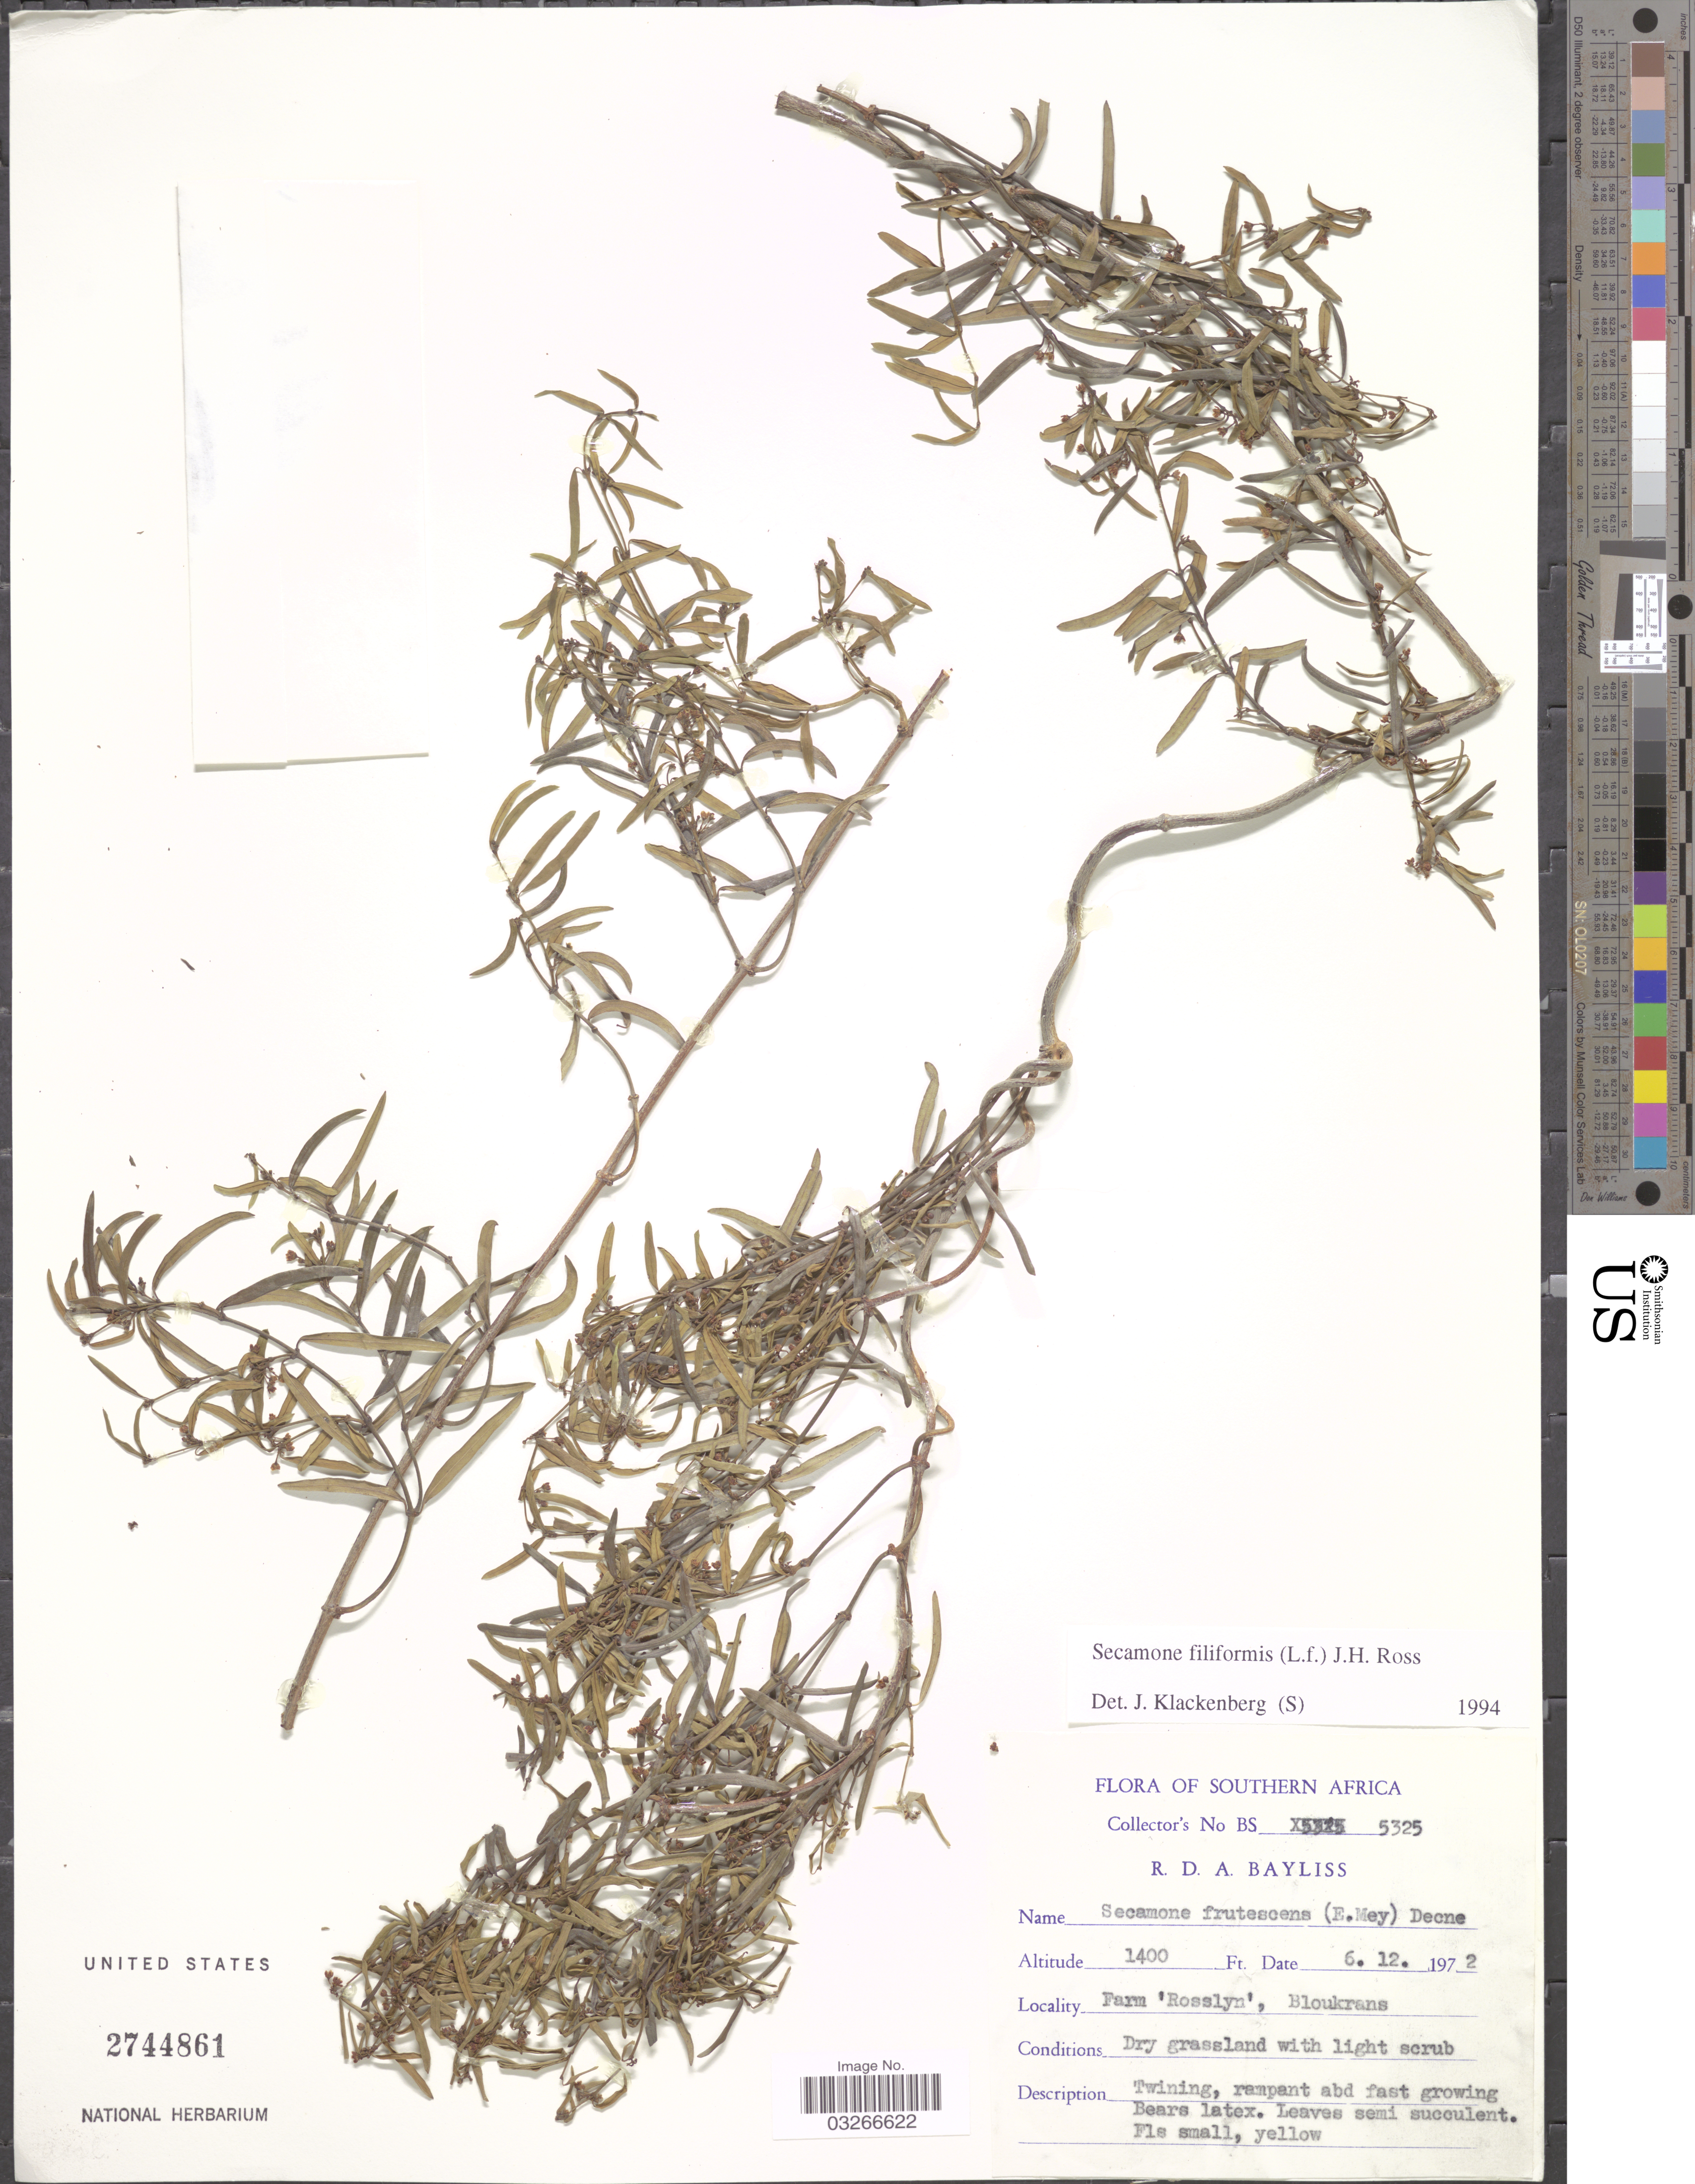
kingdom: Plantae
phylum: Tracheophyta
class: Magnoliopsida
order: Gentianales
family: Apocynaceae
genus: Secamone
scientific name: Secamone filiformis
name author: J. H. Ross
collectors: R. Bayliss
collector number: BS 5325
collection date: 1972-12-06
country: South Africa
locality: Southern Africa. Farm 'Rosslyn', Bloukrans.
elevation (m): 427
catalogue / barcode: US 2744861